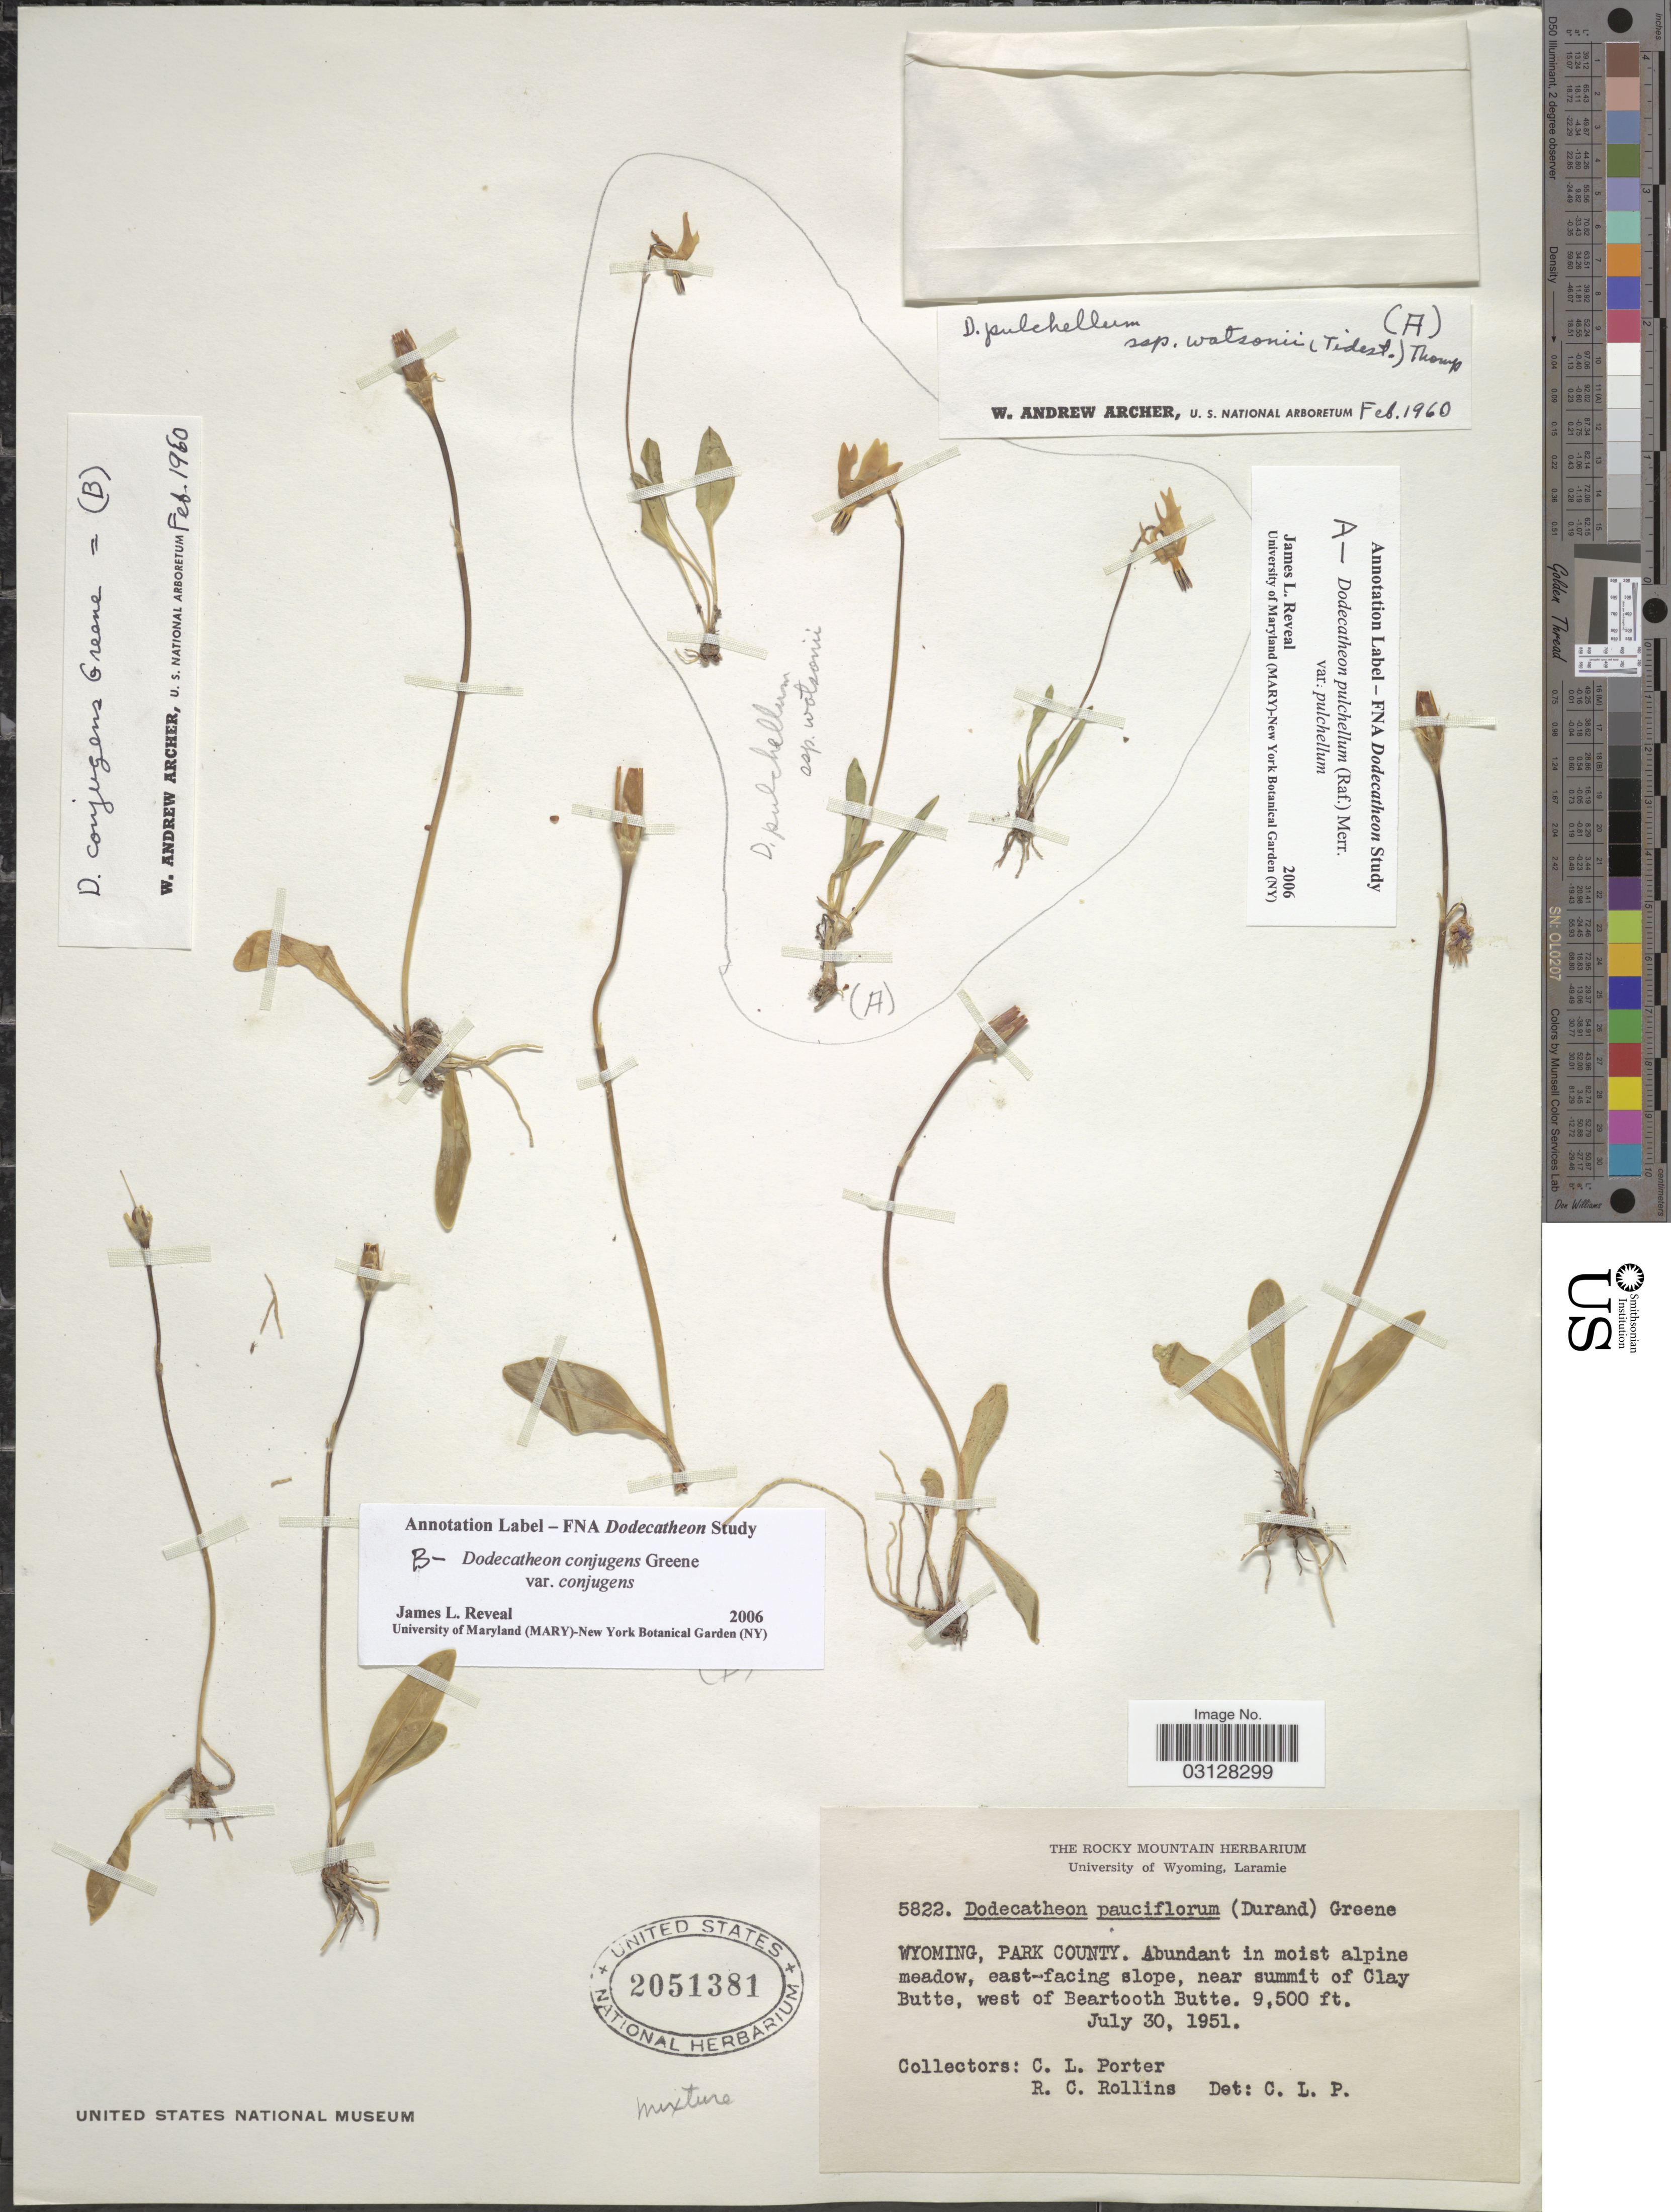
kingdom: Plantae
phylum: Tracheophyta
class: Magnoliopsida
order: Ericales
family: Primulaceae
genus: Dodecatheon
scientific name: Dodecatheon conjugens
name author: Greene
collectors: C. L. Porter & R. C. Rollins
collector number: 5822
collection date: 1951-07-30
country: United States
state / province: Wyoming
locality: Park County. Abundant in moist alpine meadow, east-facing slope, near summit of Clay Butte, west of Beartooth Butte.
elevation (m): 2896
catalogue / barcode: US 2051381